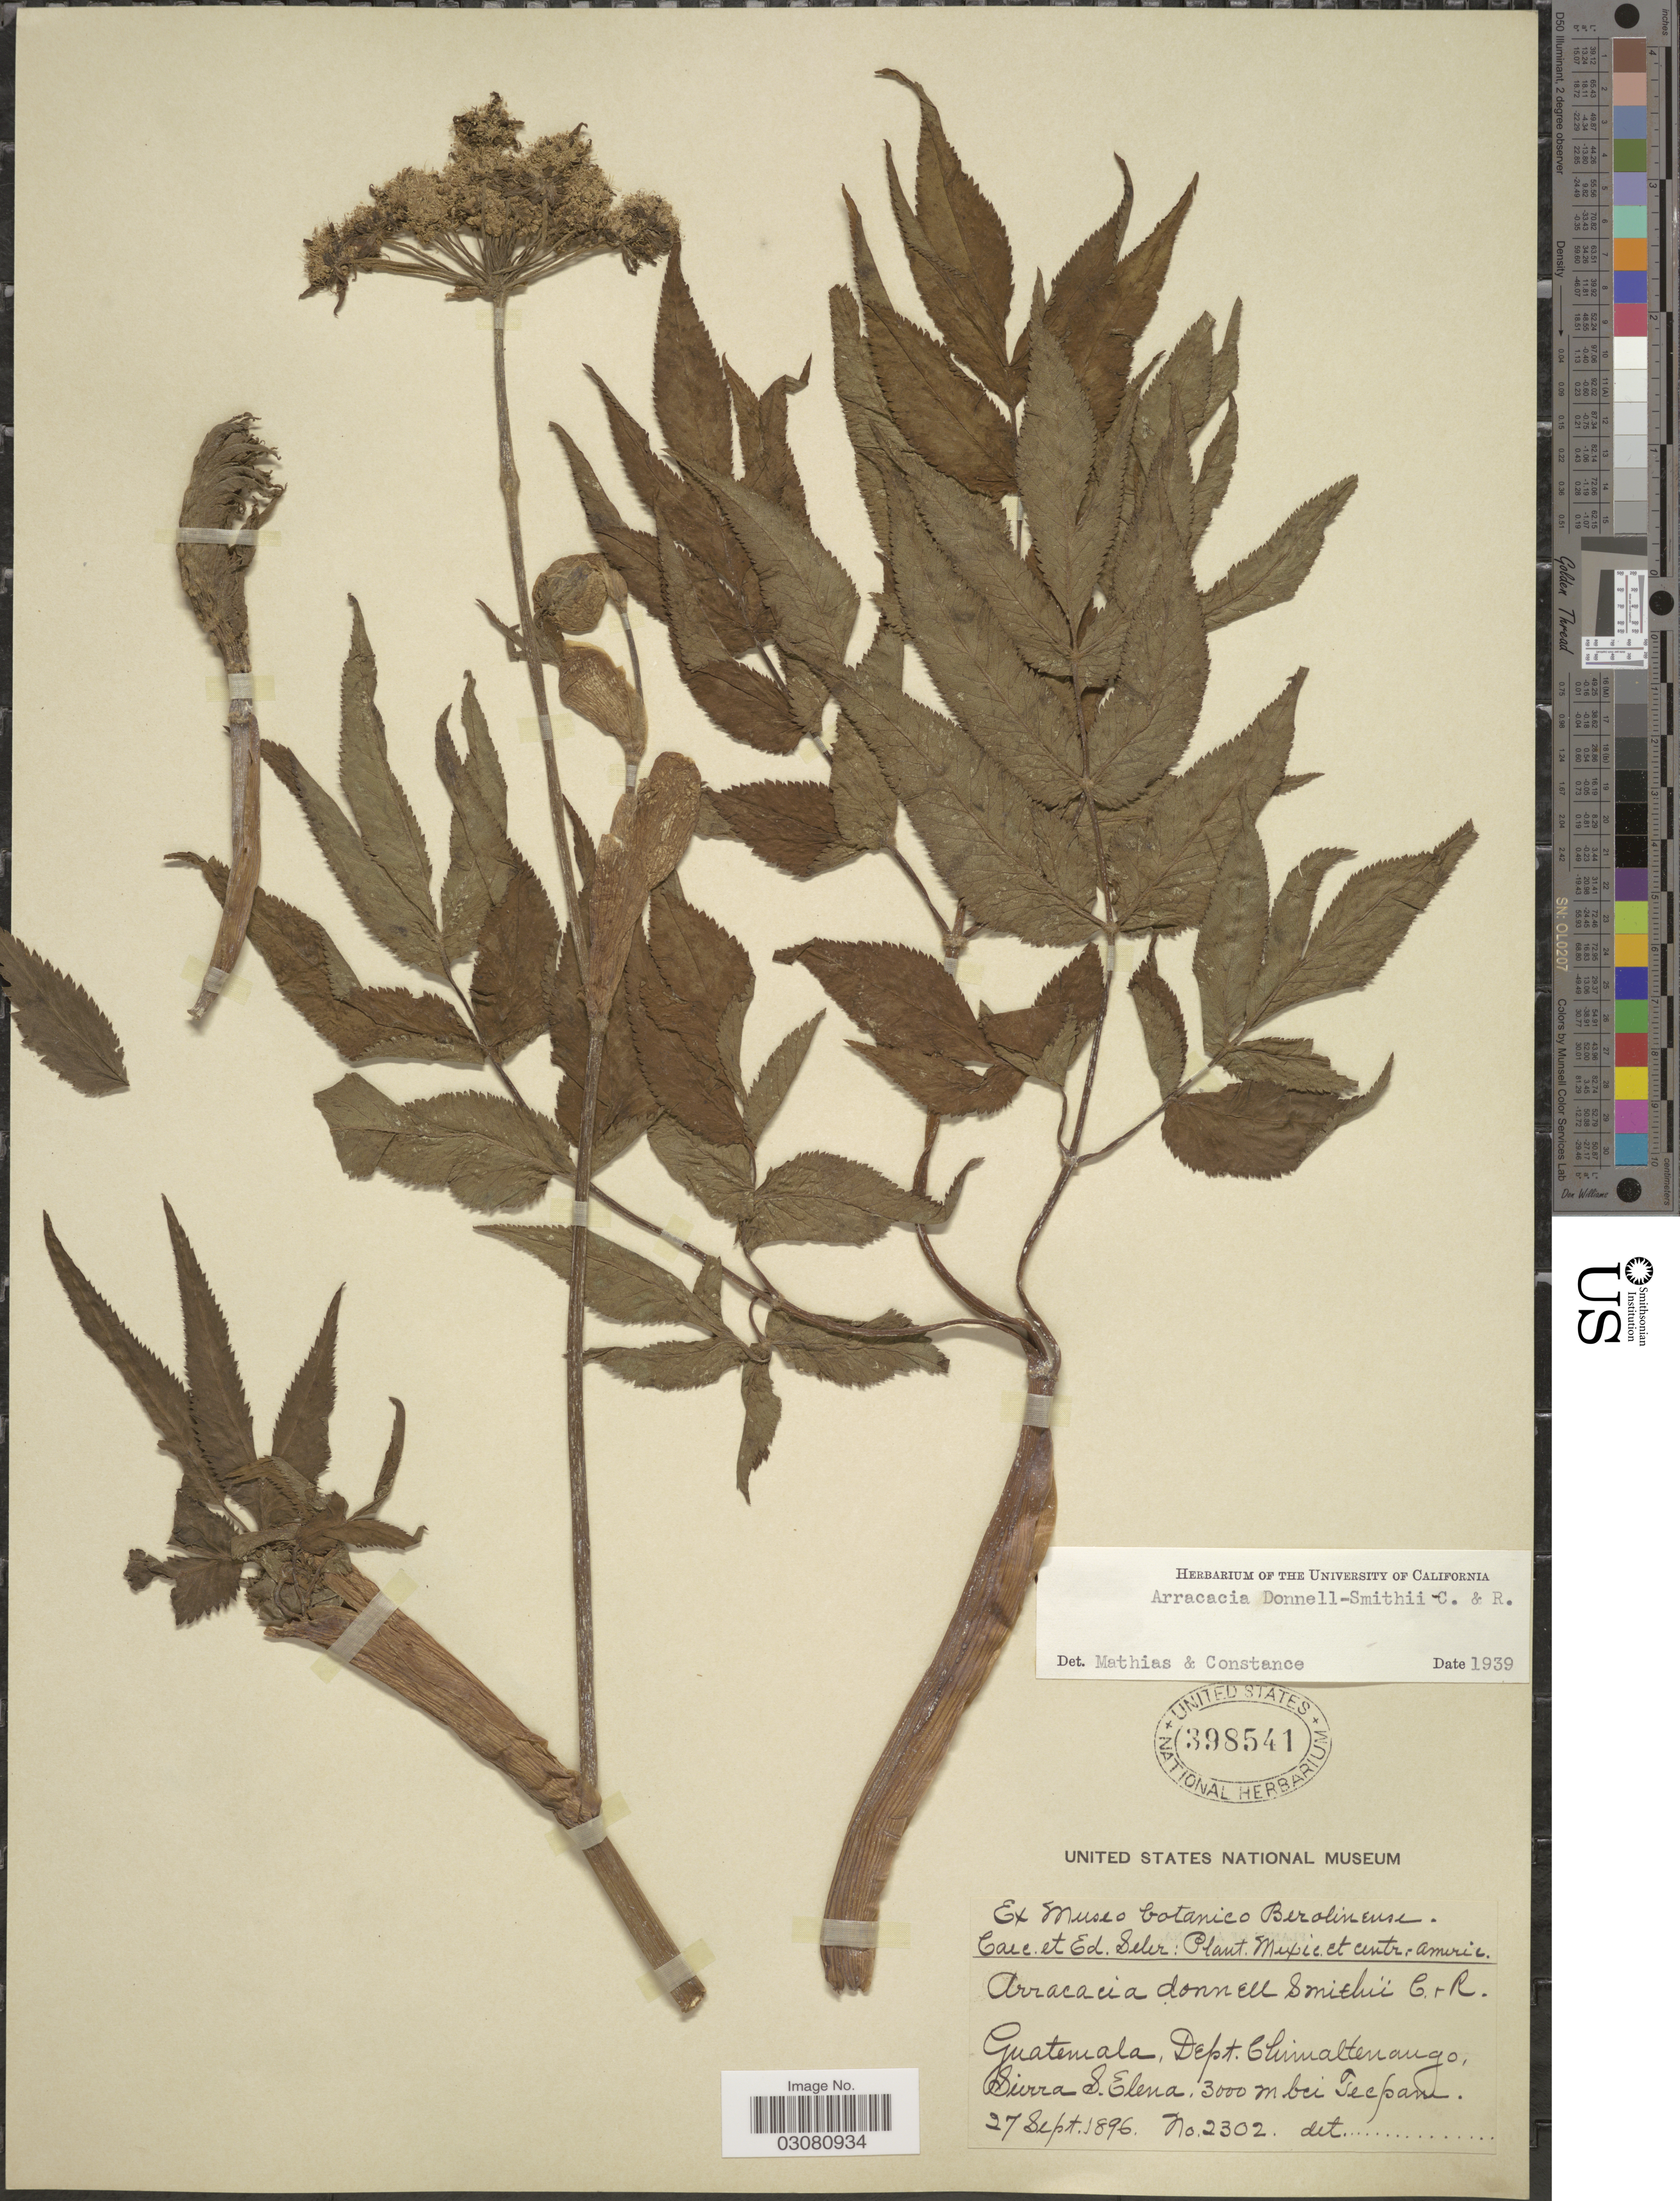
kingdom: Plantae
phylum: Tracheophyta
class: Magnoliopsida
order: Apiales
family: Apiaceae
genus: Arracacia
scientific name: Arracacia donnell-smithii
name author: J.M. Coult. & Rose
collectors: C. Seler & E. G. Seler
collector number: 2302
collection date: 1896-09-27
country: Guatemala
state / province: Chimaltenango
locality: Dept. Chimaltenango, Sierra S. Elena, bei Tecpam.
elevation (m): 3000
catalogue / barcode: US 398541